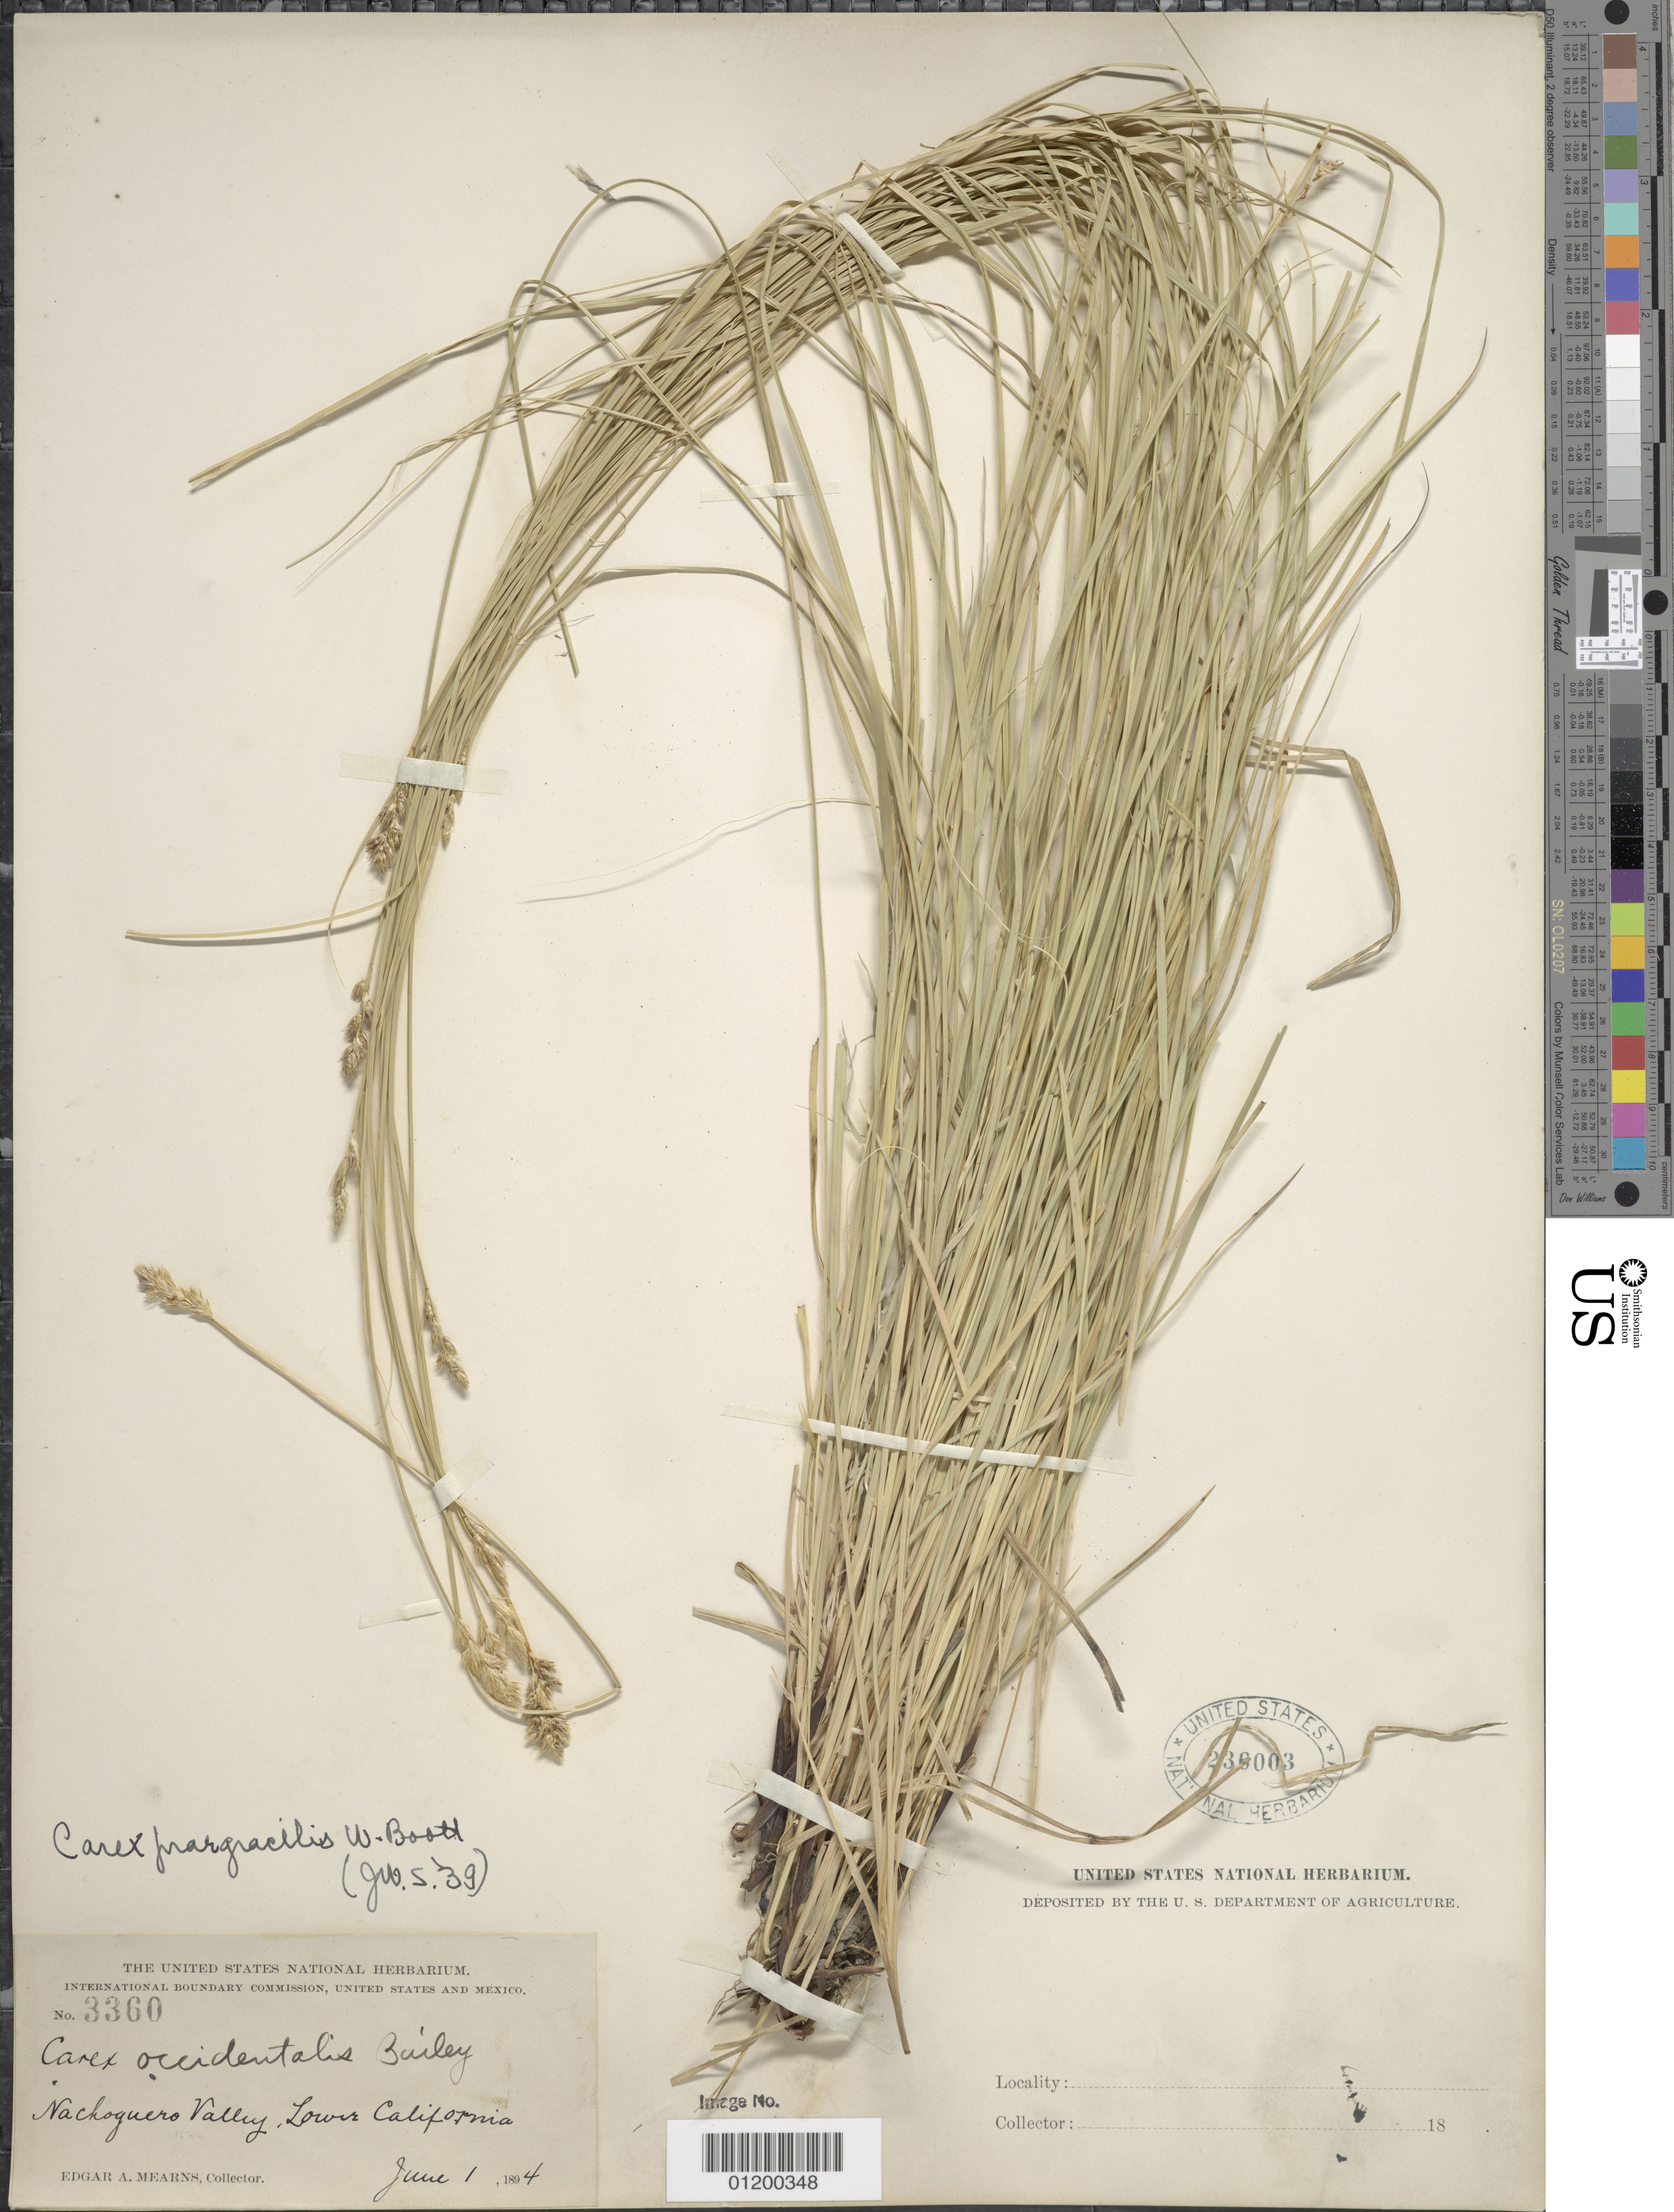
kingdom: Plantae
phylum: Tracheophyta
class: Liliopsida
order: Poales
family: Cyperaceae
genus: Carex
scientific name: Carex praegracilis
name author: W. Boott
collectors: E. A. Mearns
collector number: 3360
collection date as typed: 01 Jun 1894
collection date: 1894-06-01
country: Mexico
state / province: Baja California Norte / Baja California Sur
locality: Nachoquero valley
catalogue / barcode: US 236003